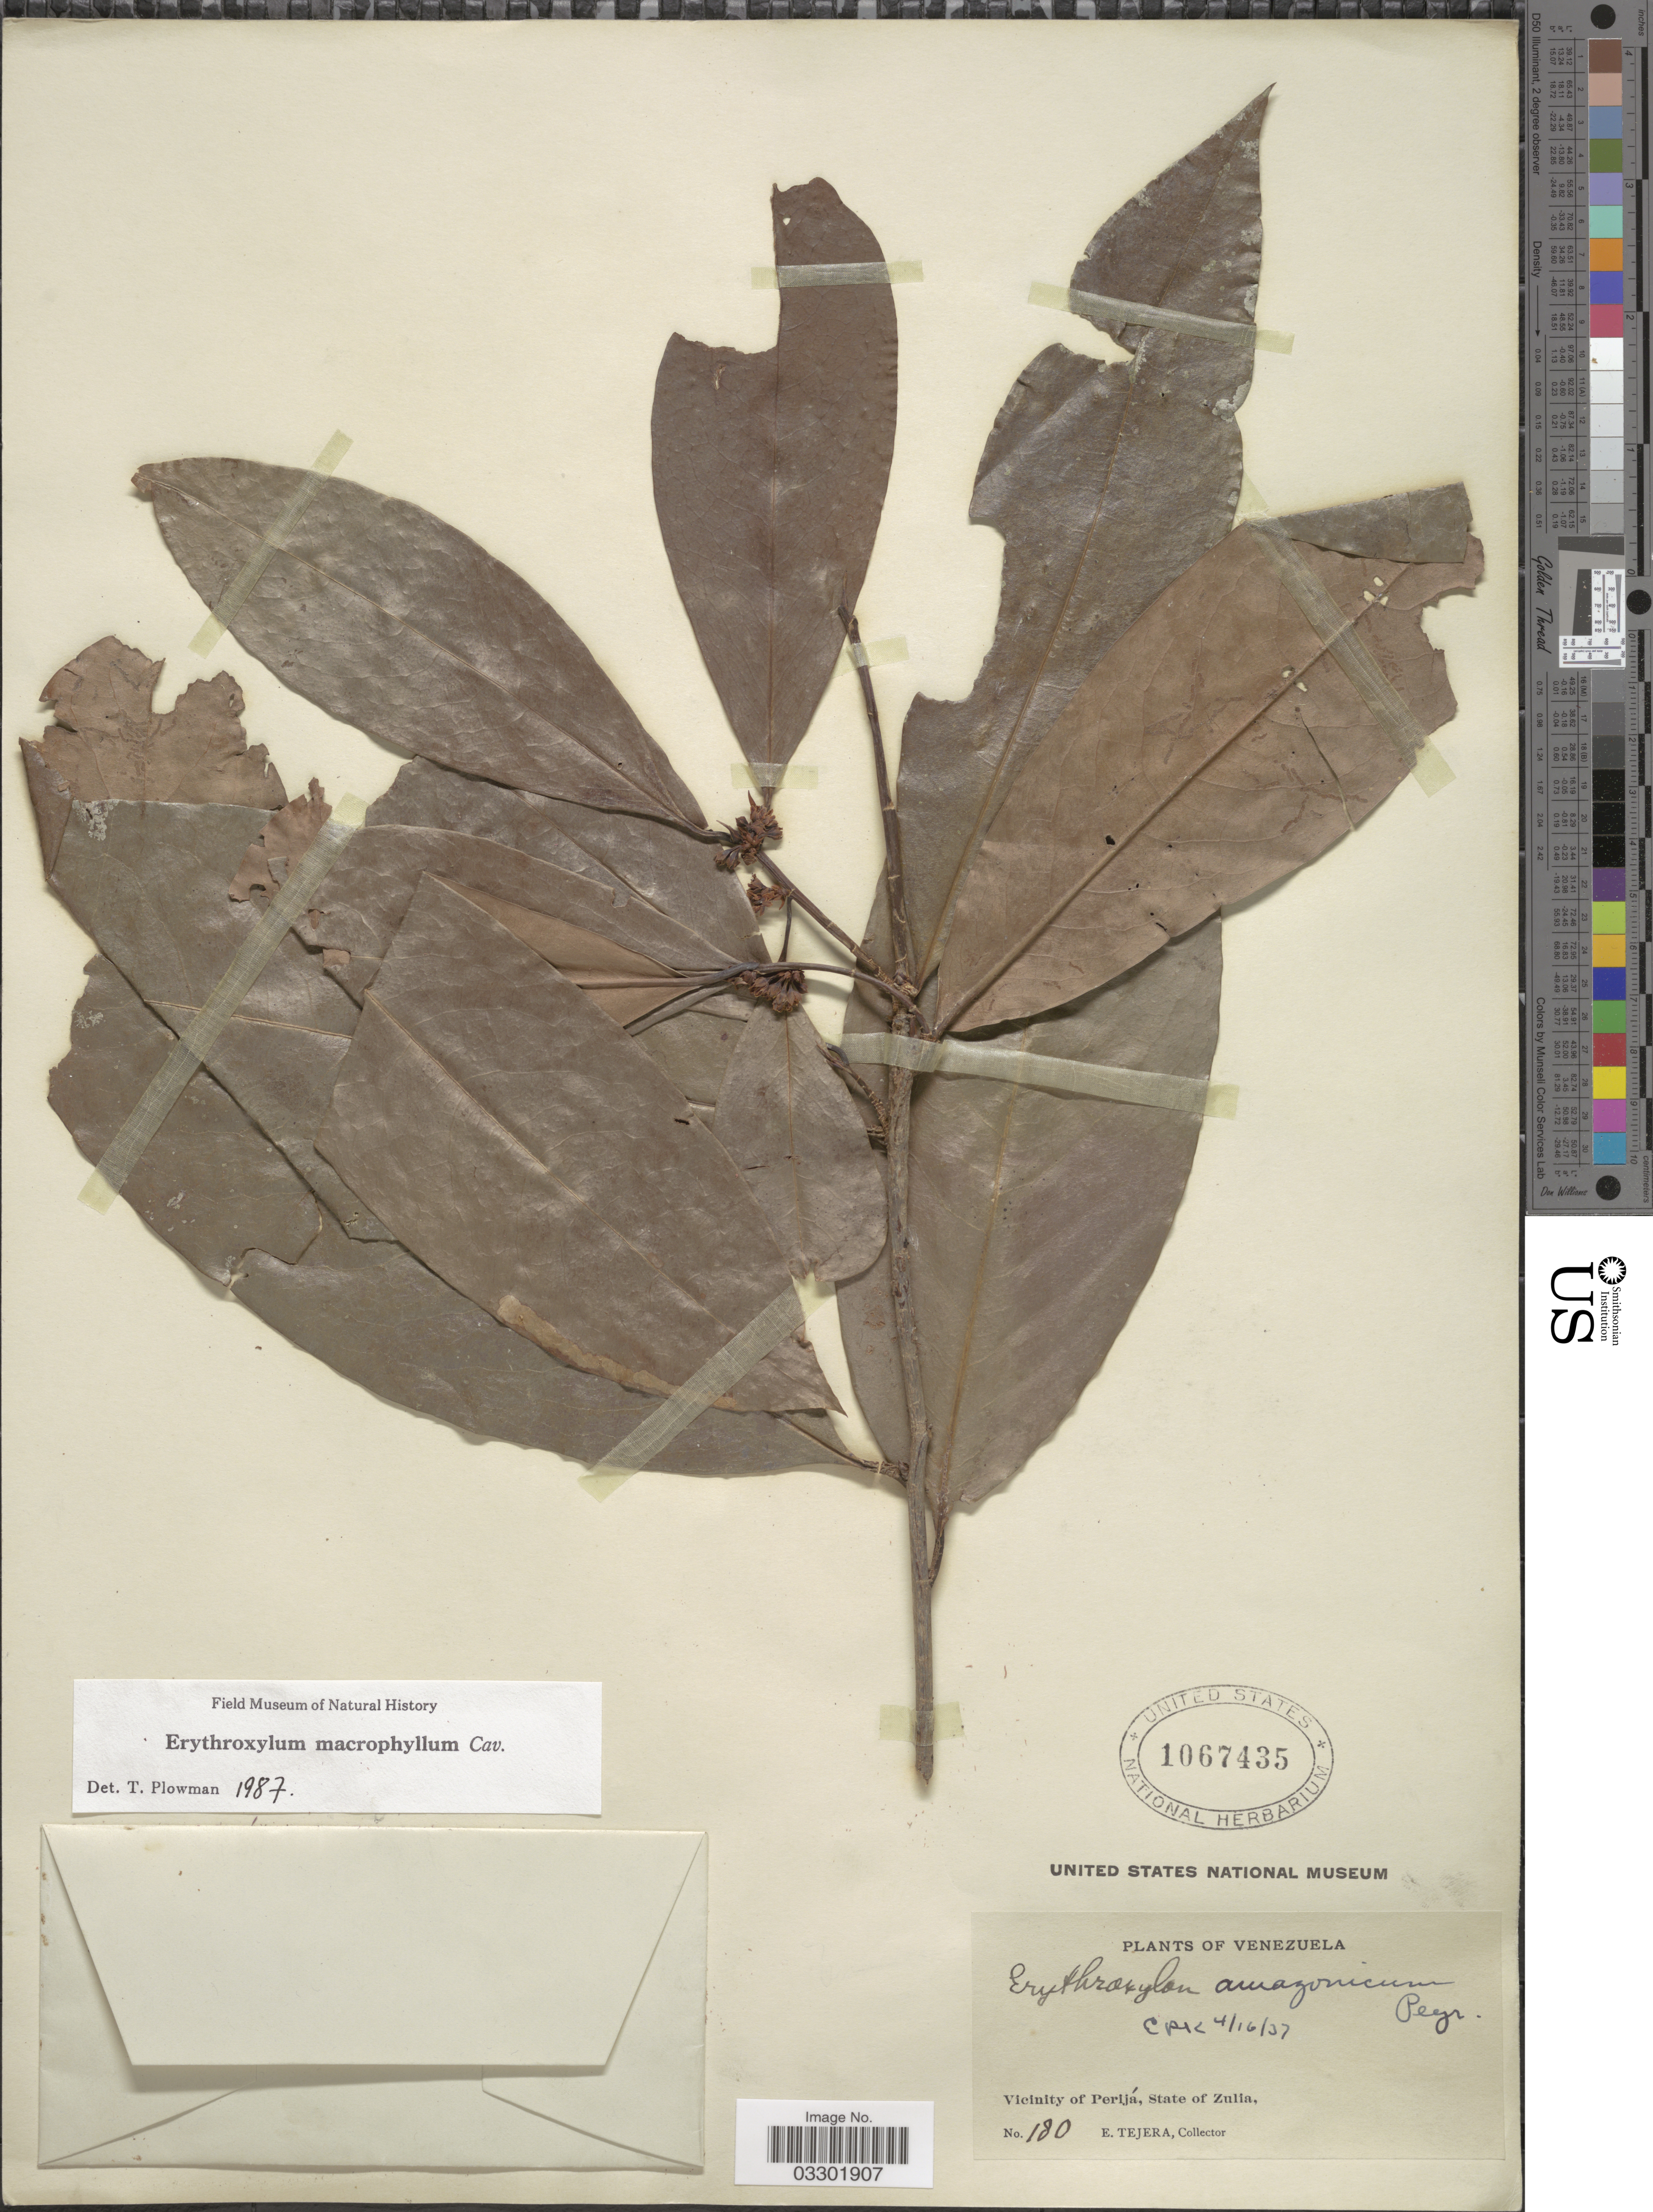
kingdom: Plantae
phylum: Tracheophyta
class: Magnoliopsida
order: Malpighiales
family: Erythroxylaceae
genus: Erythroxylum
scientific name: Erythroxylum macrophyllum var. macrophyllum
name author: Cav.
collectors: E. Tejera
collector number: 180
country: Venezuela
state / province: Zulia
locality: Vicinity of Perijá.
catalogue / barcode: US 1067435